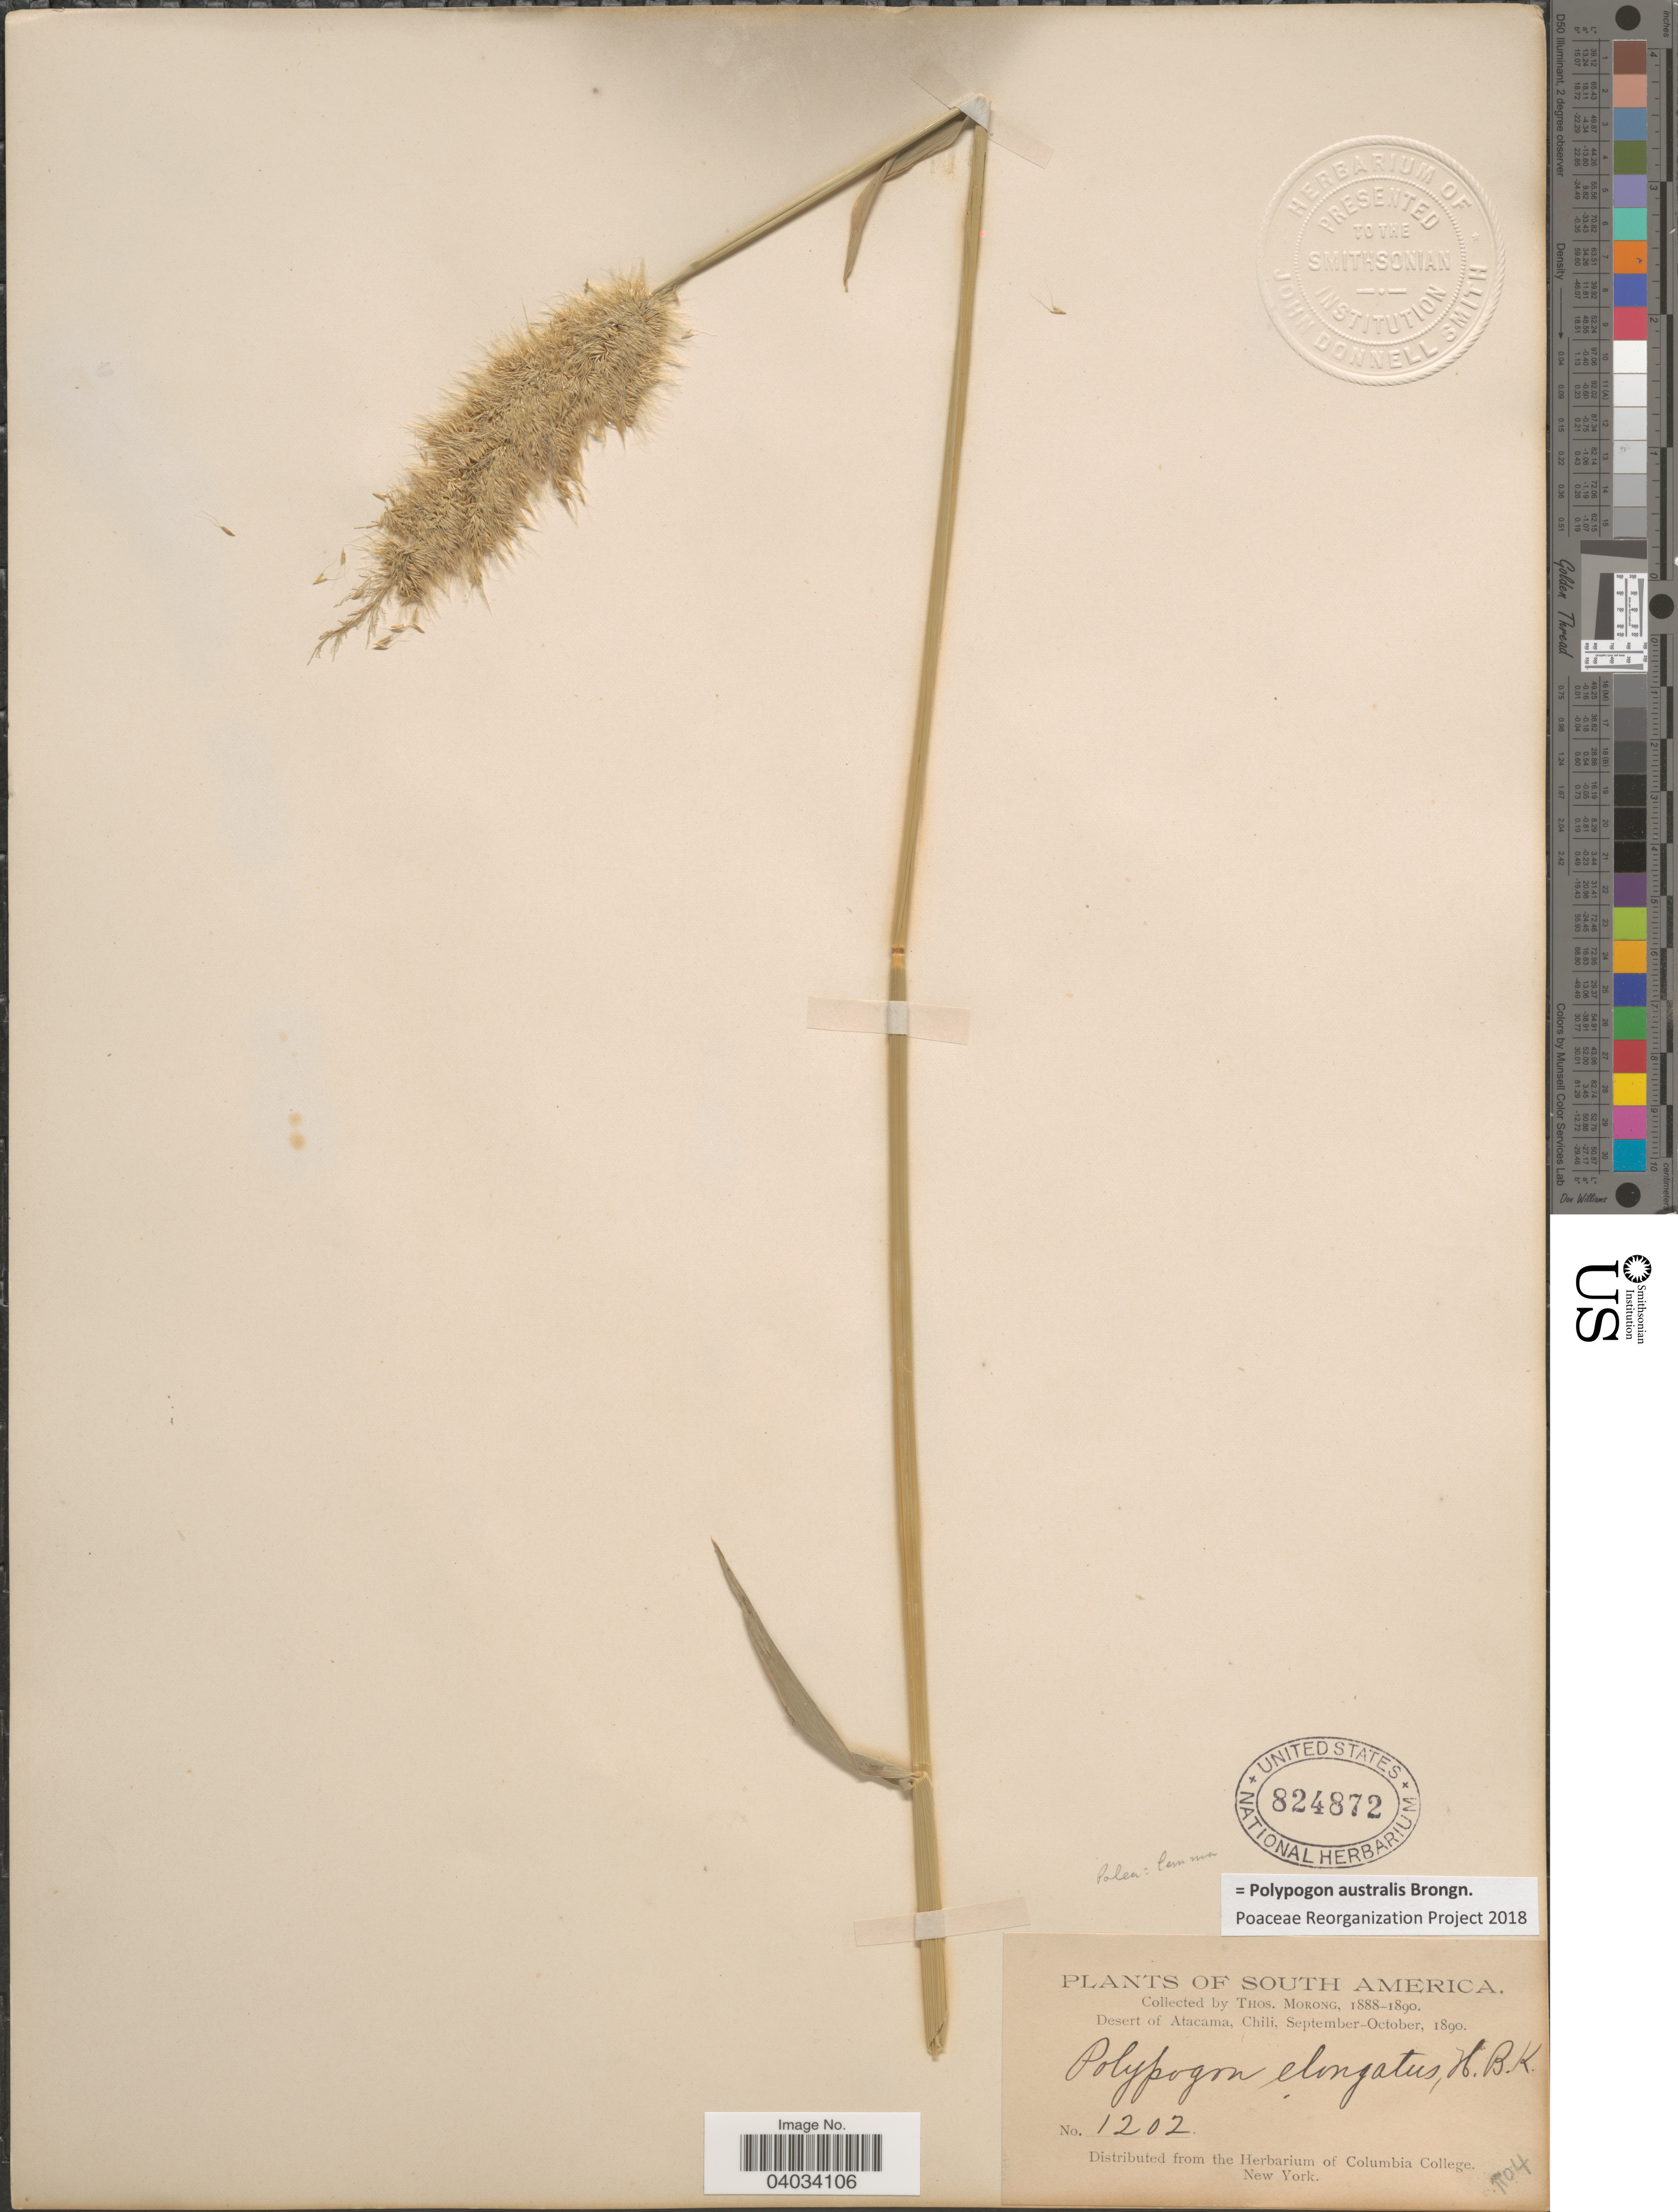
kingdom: Plantae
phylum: Tracheophyta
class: Liliopsida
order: Poales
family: Poaceae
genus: Polypogon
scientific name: Polypogon australis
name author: Brongn.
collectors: ex herb. T. Morong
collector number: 1202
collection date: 1890-09/1890-10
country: Chile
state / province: Atacama (III)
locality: Desert of Atacama.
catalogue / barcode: US 824872